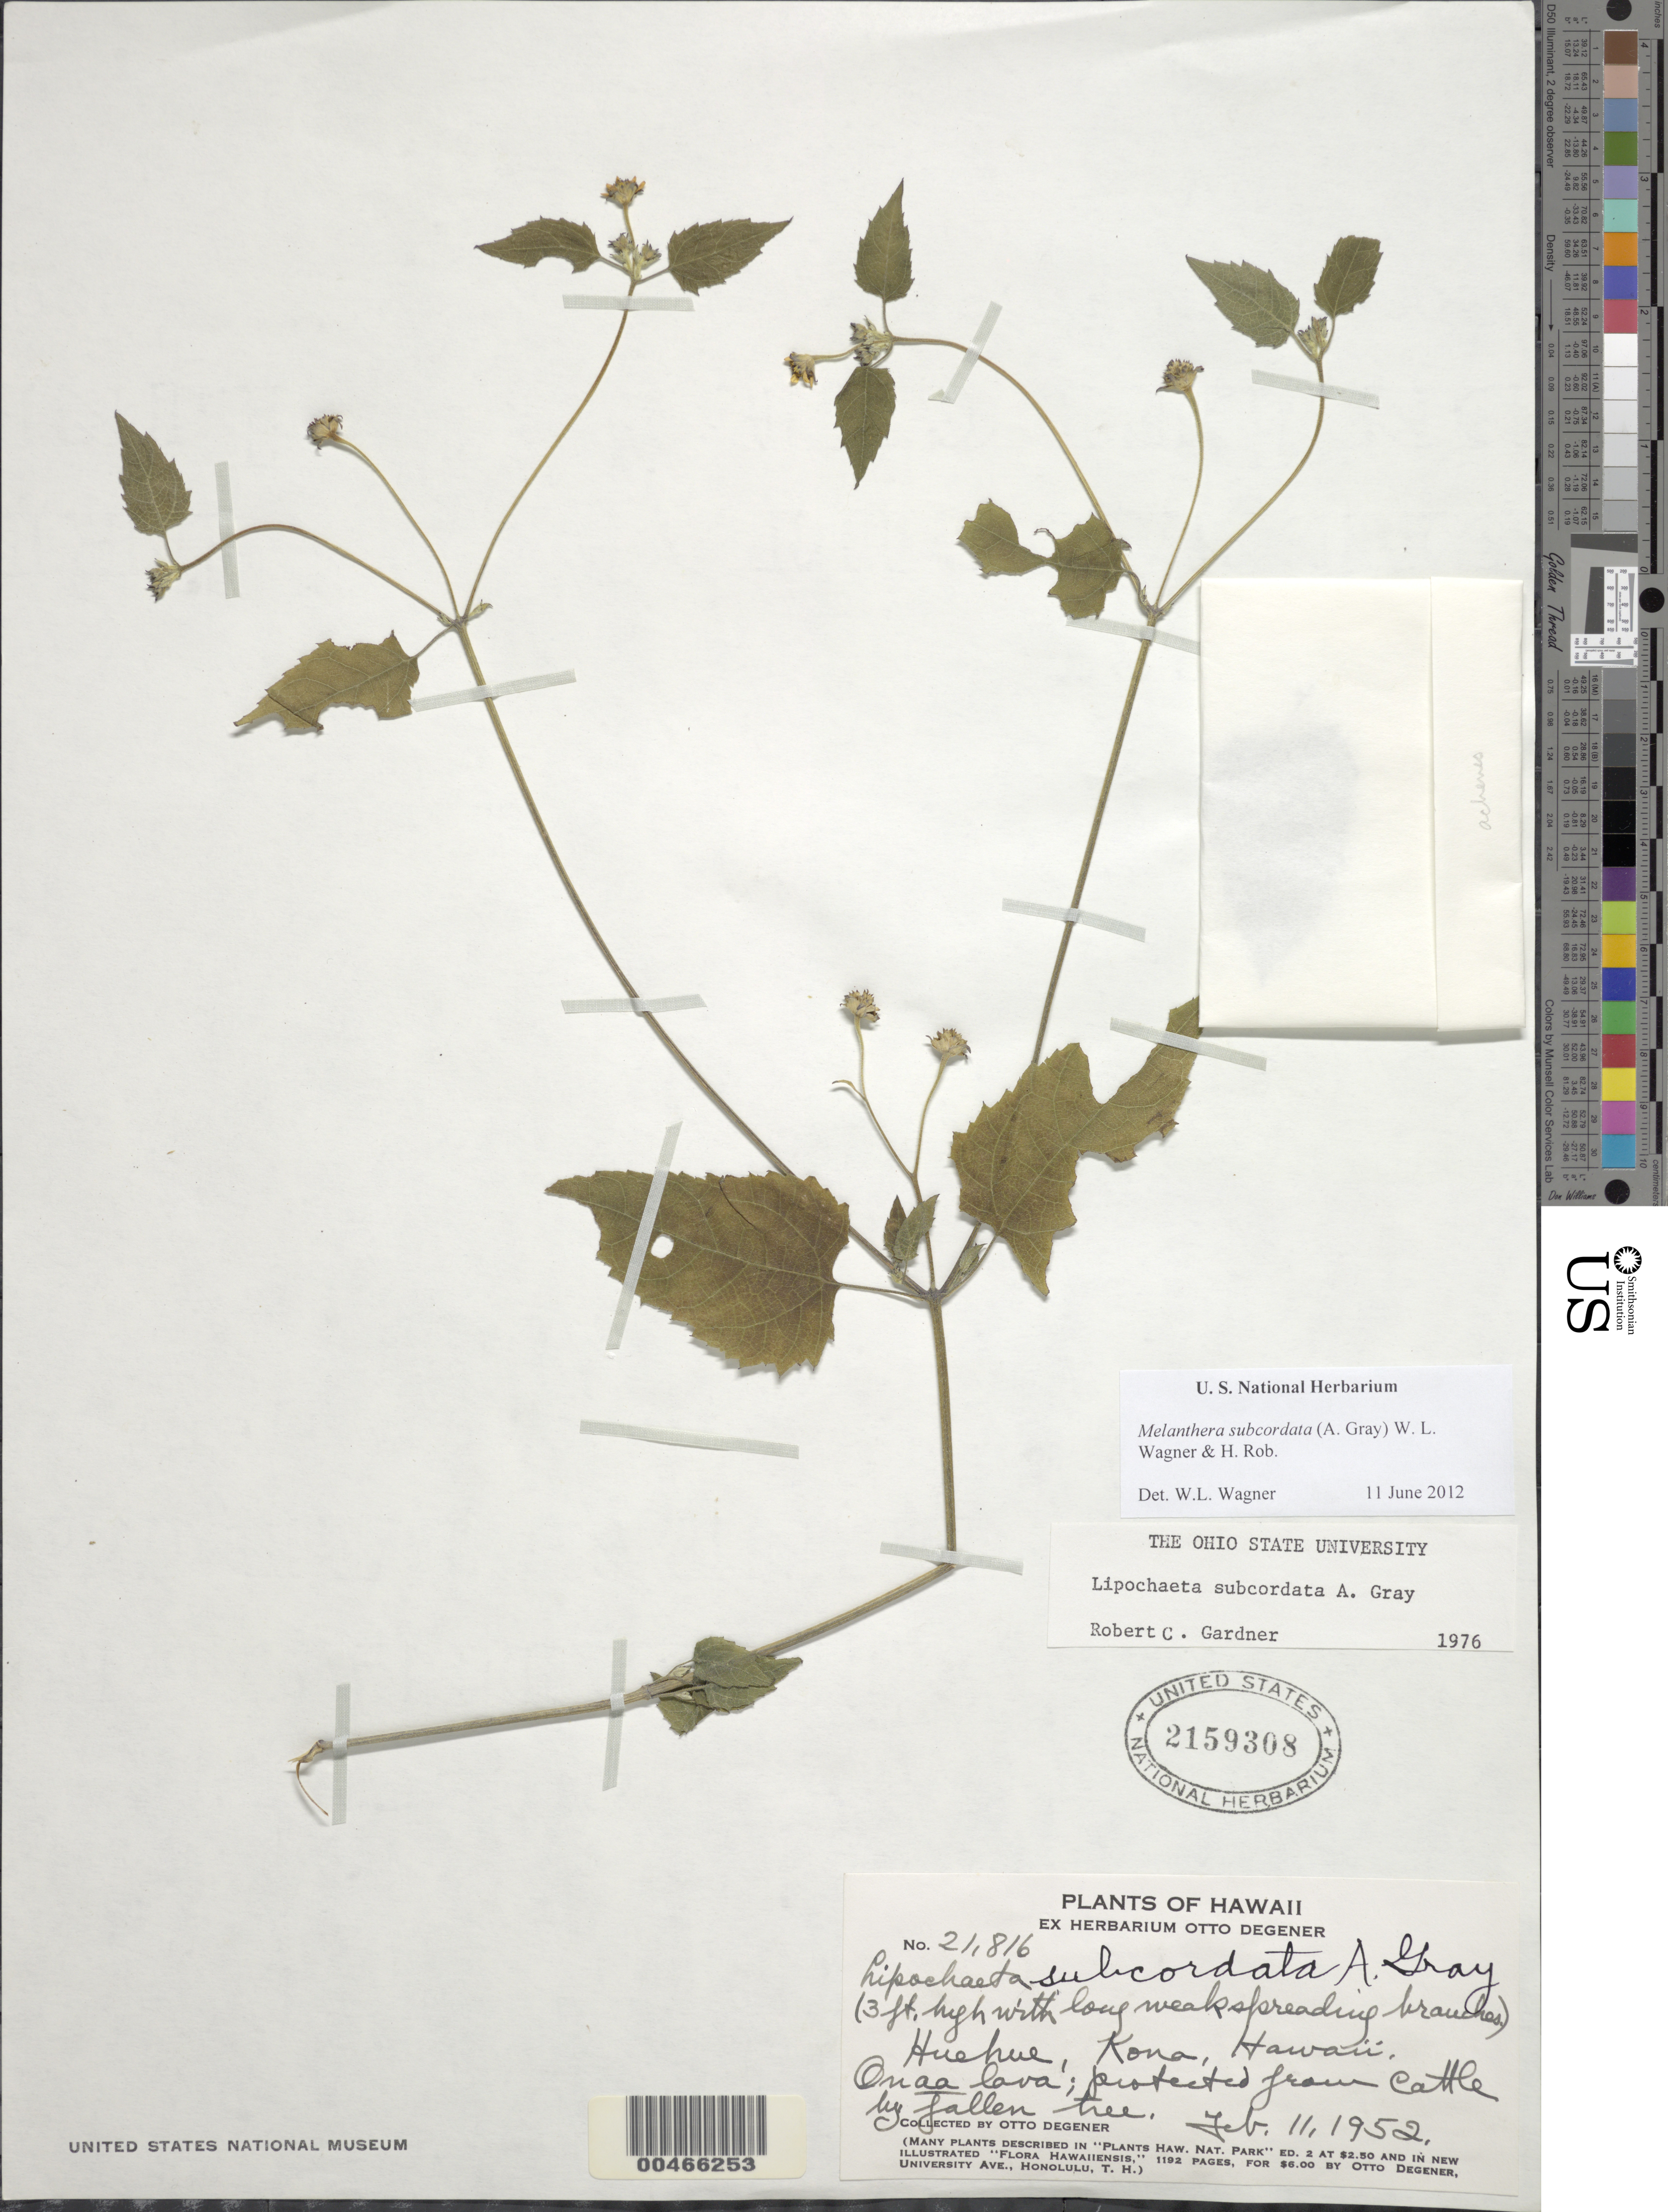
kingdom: Plantae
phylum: Tracheophyta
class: Magnoliopsida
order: Asterales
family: Asteraceae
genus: Wollastonia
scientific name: Wollastonia subcordata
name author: (A. Gray) Orchard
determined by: Wagner, W. L., (BOT), Smithsonian Institution - National Museum of Natural History (UNITED STATES)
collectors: O. Degener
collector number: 21816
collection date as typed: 11 Feb 1952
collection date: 1952-02-11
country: United States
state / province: Hawaii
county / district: Hawaii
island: Hawaii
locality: Huehue, Kona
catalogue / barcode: US 2159308